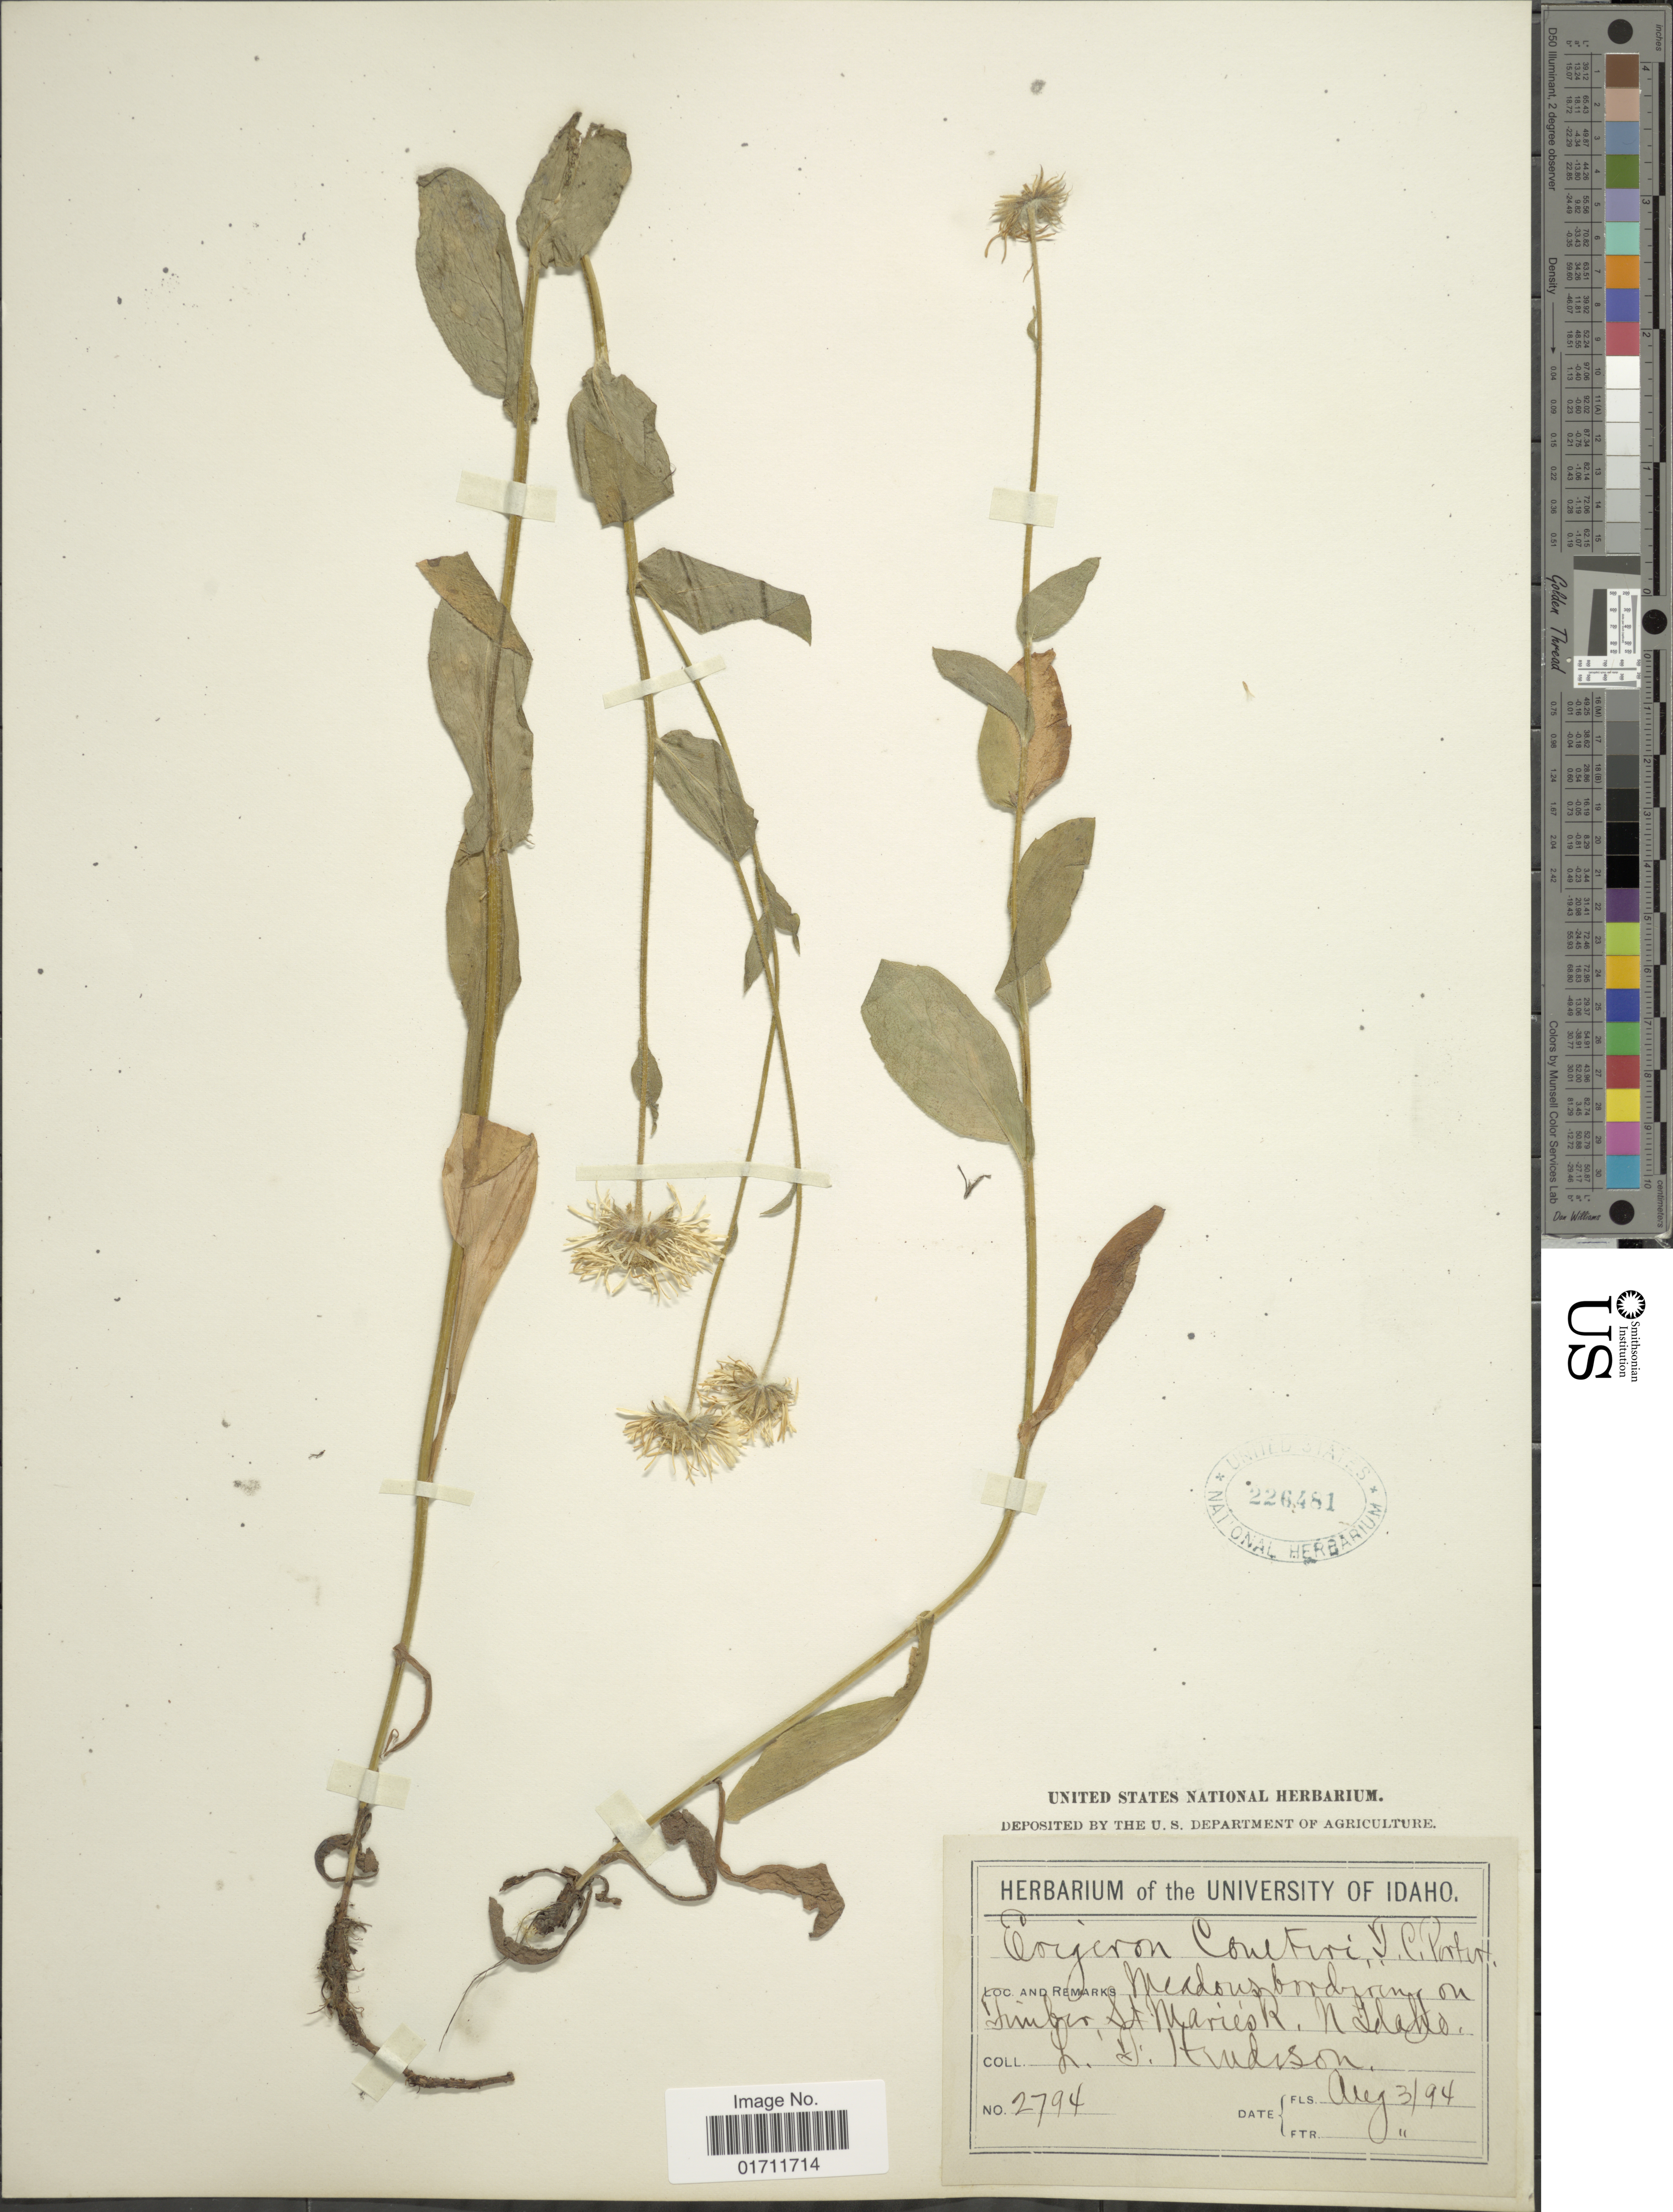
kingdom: Plantae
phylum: Tracheophyta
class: Magnoliopsida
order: Asterales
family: Asteraceae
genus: Erigeron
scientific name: Erigeron coulteri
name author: Porter in Porter & J.M. Coult.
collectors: L. F. Hudson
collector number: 2794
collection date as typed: Transcribed d/m/y: 3/8/94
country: United States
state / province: Idaho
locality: Meadows bordering on Timber St Maries R: N Idaho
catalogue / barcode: US 226481